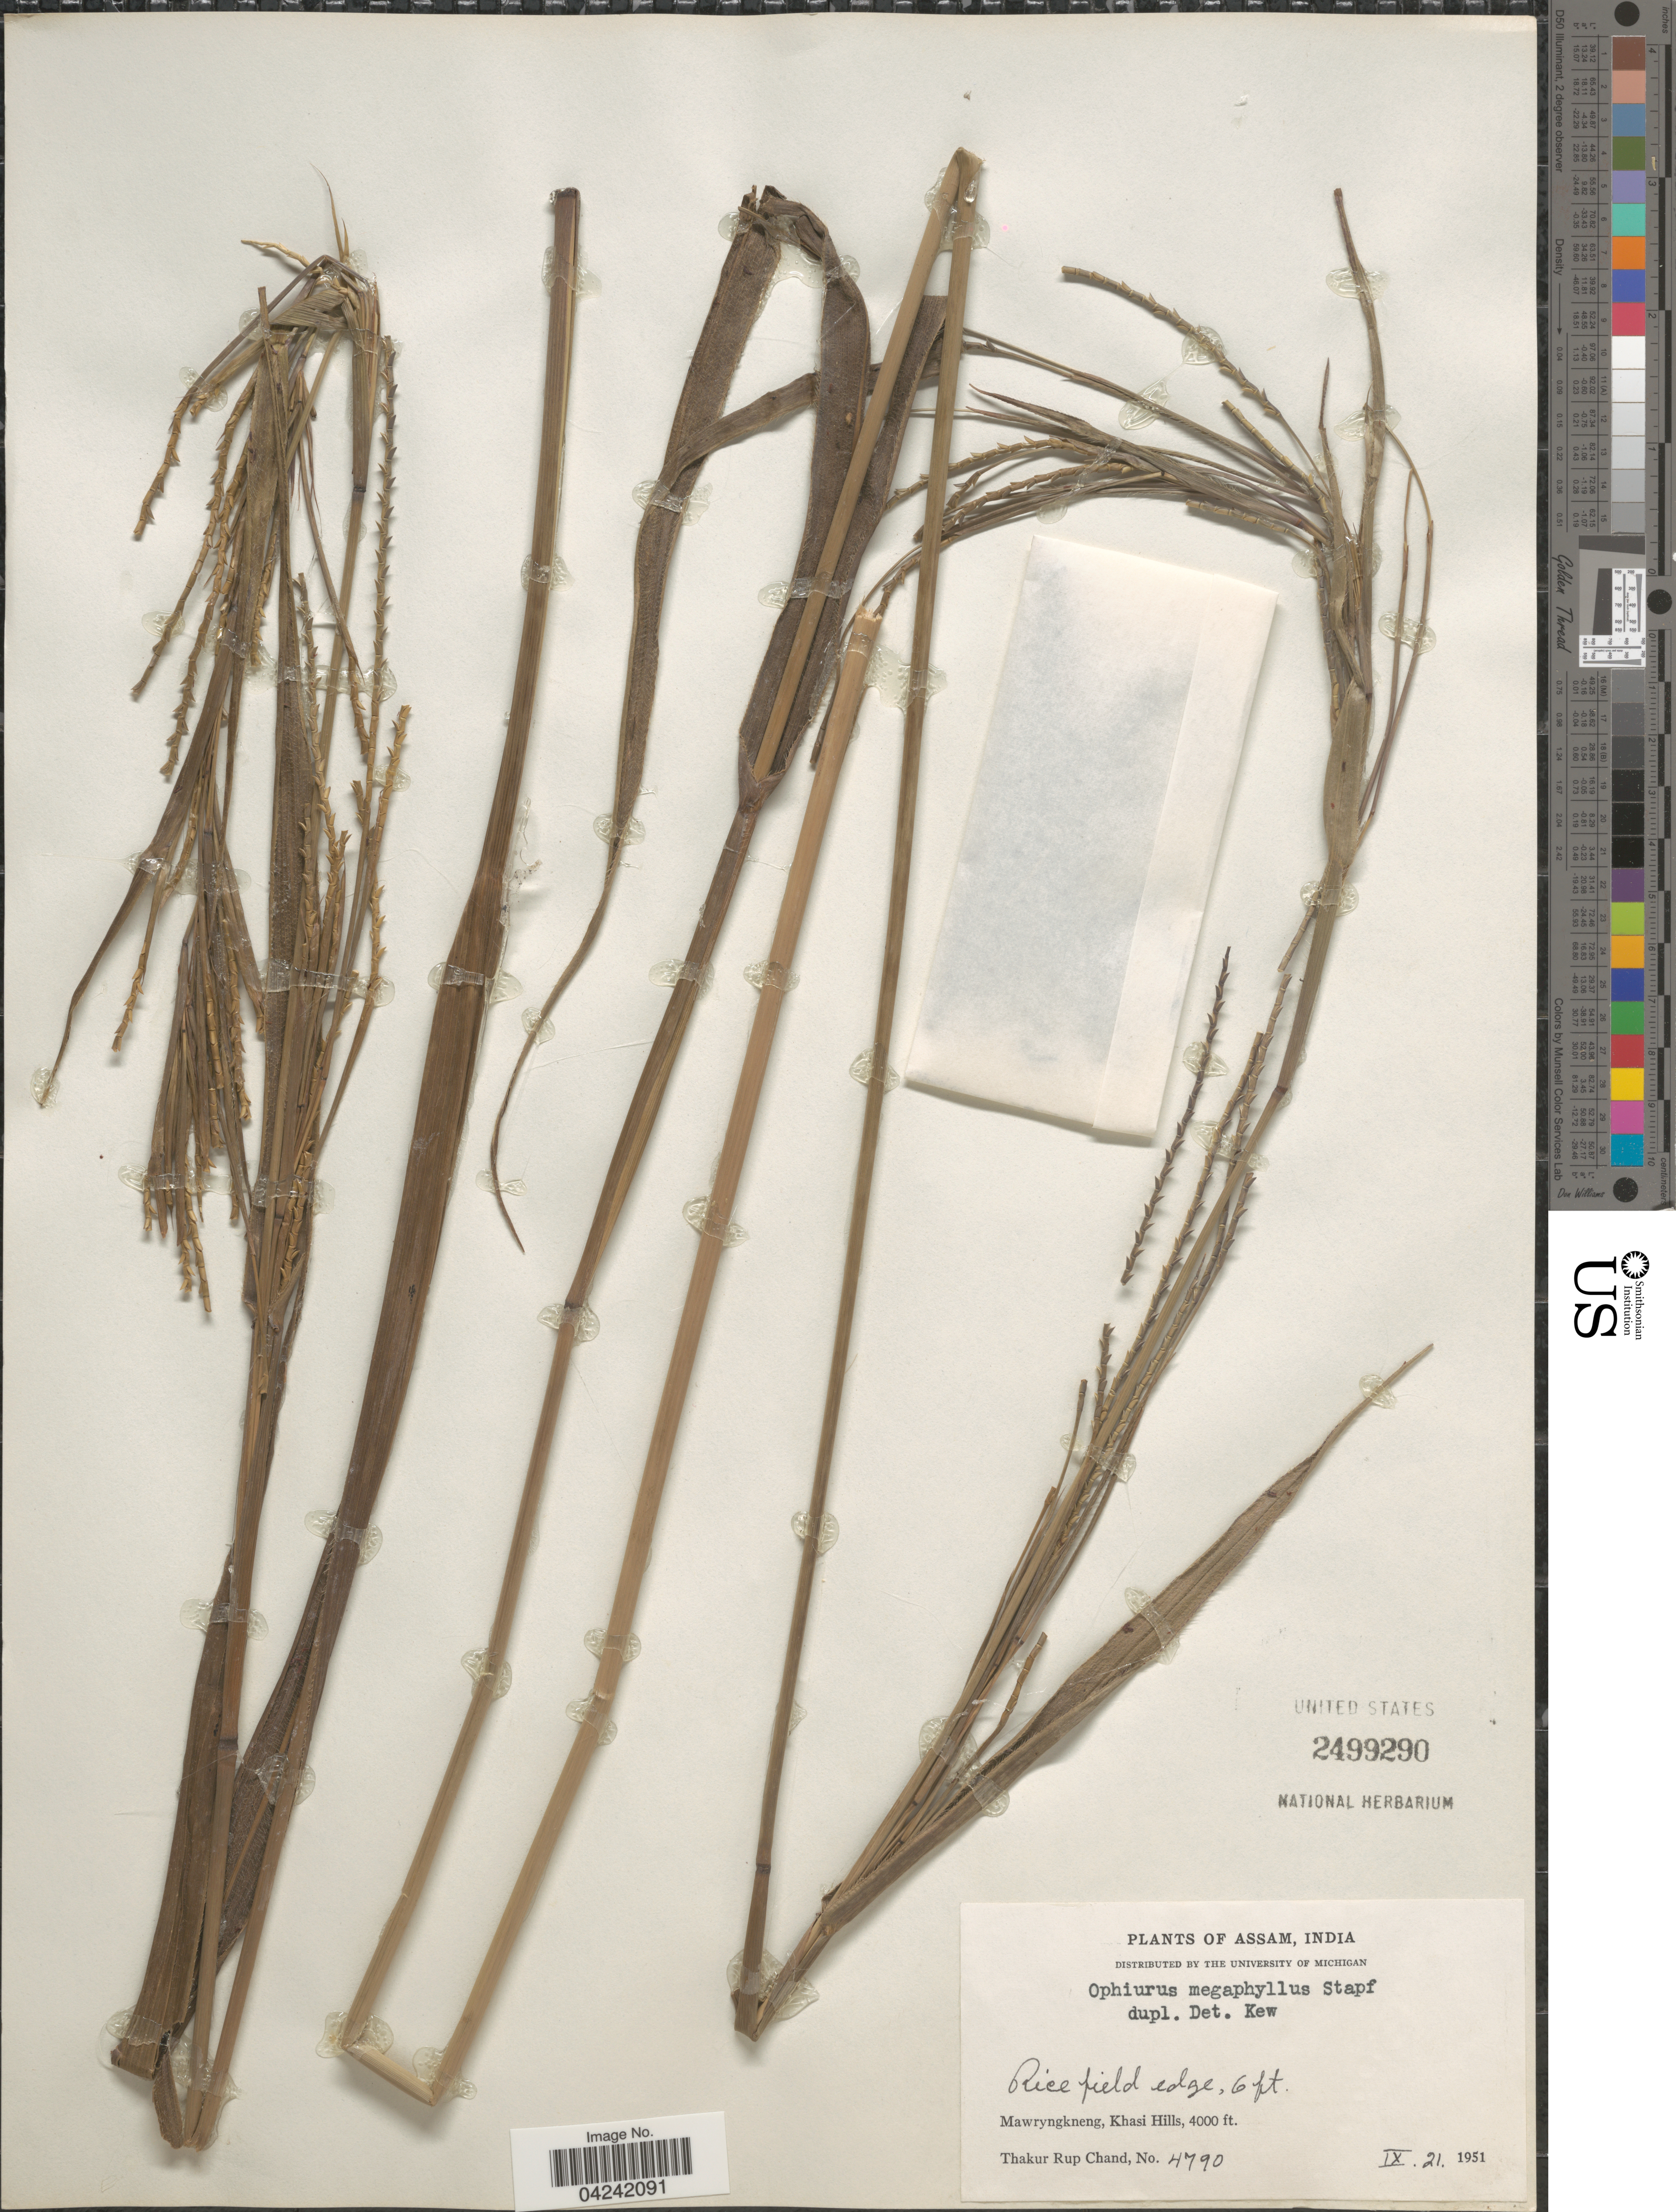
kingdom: Plantae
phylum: Tracheophyta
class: Liliopsida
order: Poales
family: Poaceae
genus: Ophiuros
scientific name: Ophiuros exaltatus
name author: (L.) Kuntze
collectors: T. R. Chand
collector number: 4790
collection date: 1951-09-21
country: India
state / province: Meghalaya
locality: Mawryngkneng, Khasi Hills.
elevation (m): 1219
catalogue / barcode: US 2499290